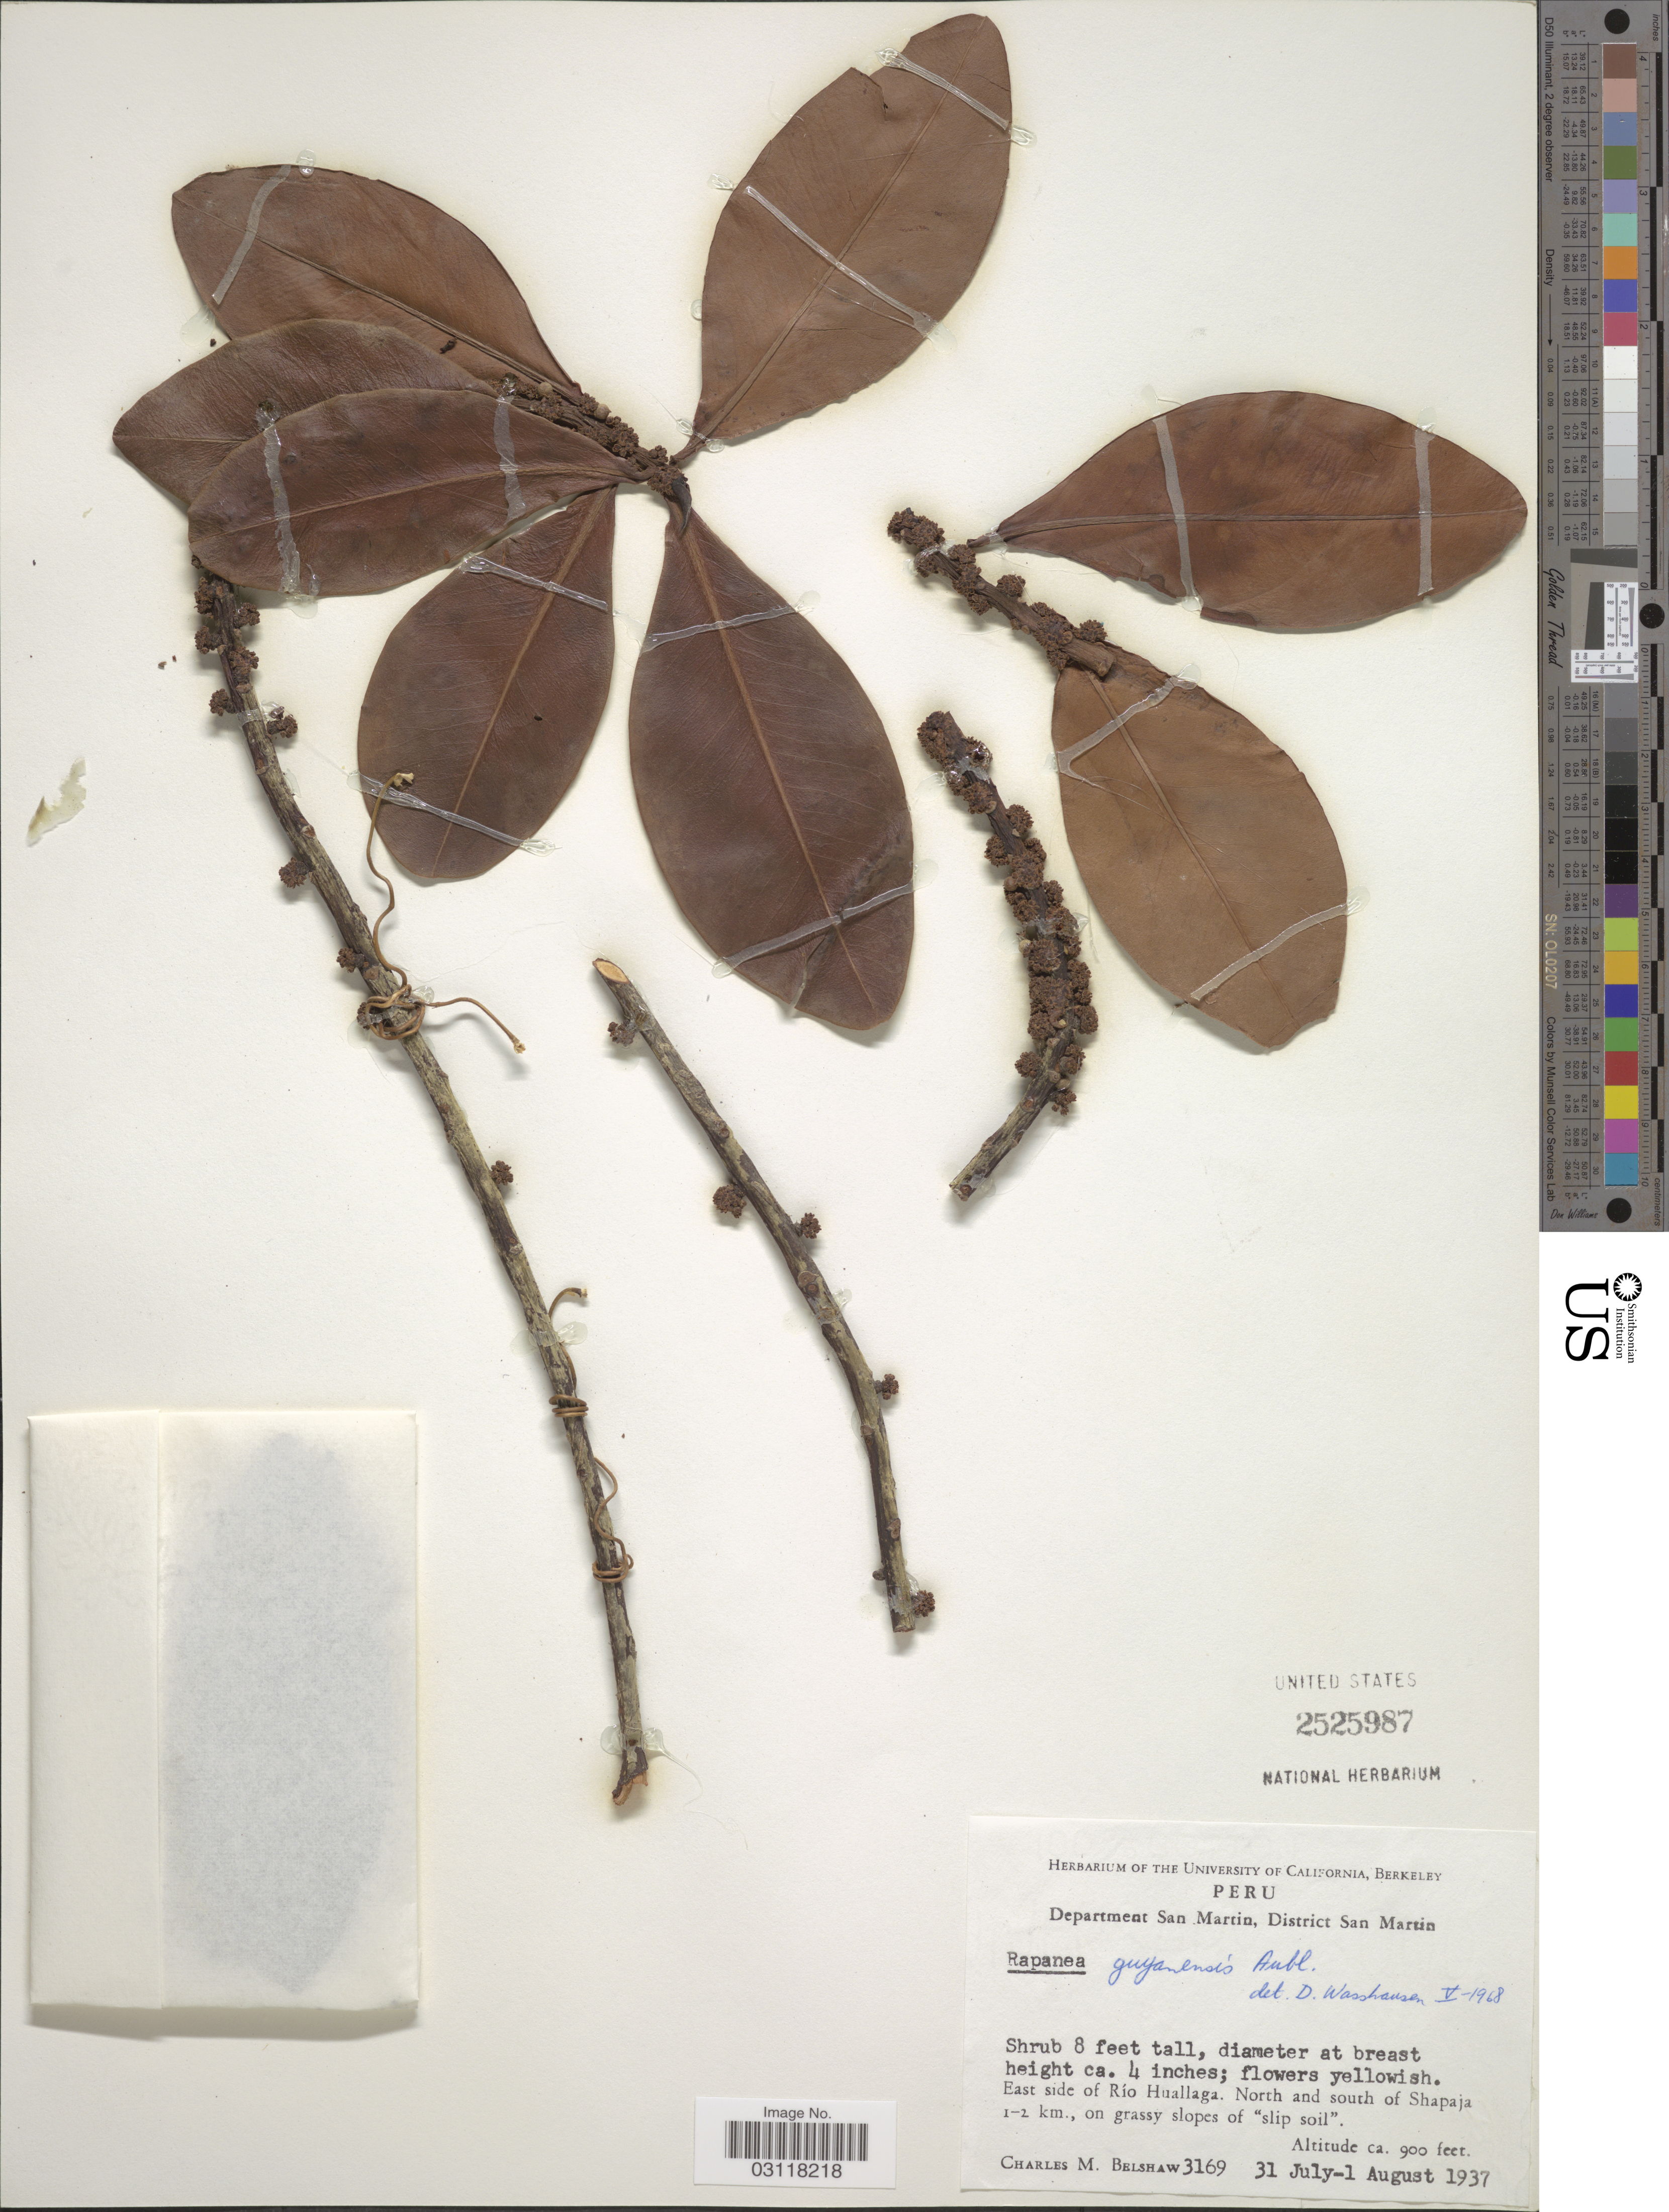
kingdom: Plantae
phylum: Tracheophyta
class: Magnoliopsida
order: Ericales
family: Primulaceae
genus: Rapanea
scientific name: Rapanea guianensis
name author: Aubl.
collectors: C. Shaw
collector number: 3169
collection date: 1937-07-31/1937-08-01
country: Peru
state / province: San Martín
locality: Department San Martin, District San Martin. East side of Río Huallaga. North and south of Shapaja 1-2 km., on grassy slopes of "slip soil".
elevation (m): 274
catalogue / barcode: US 2525987